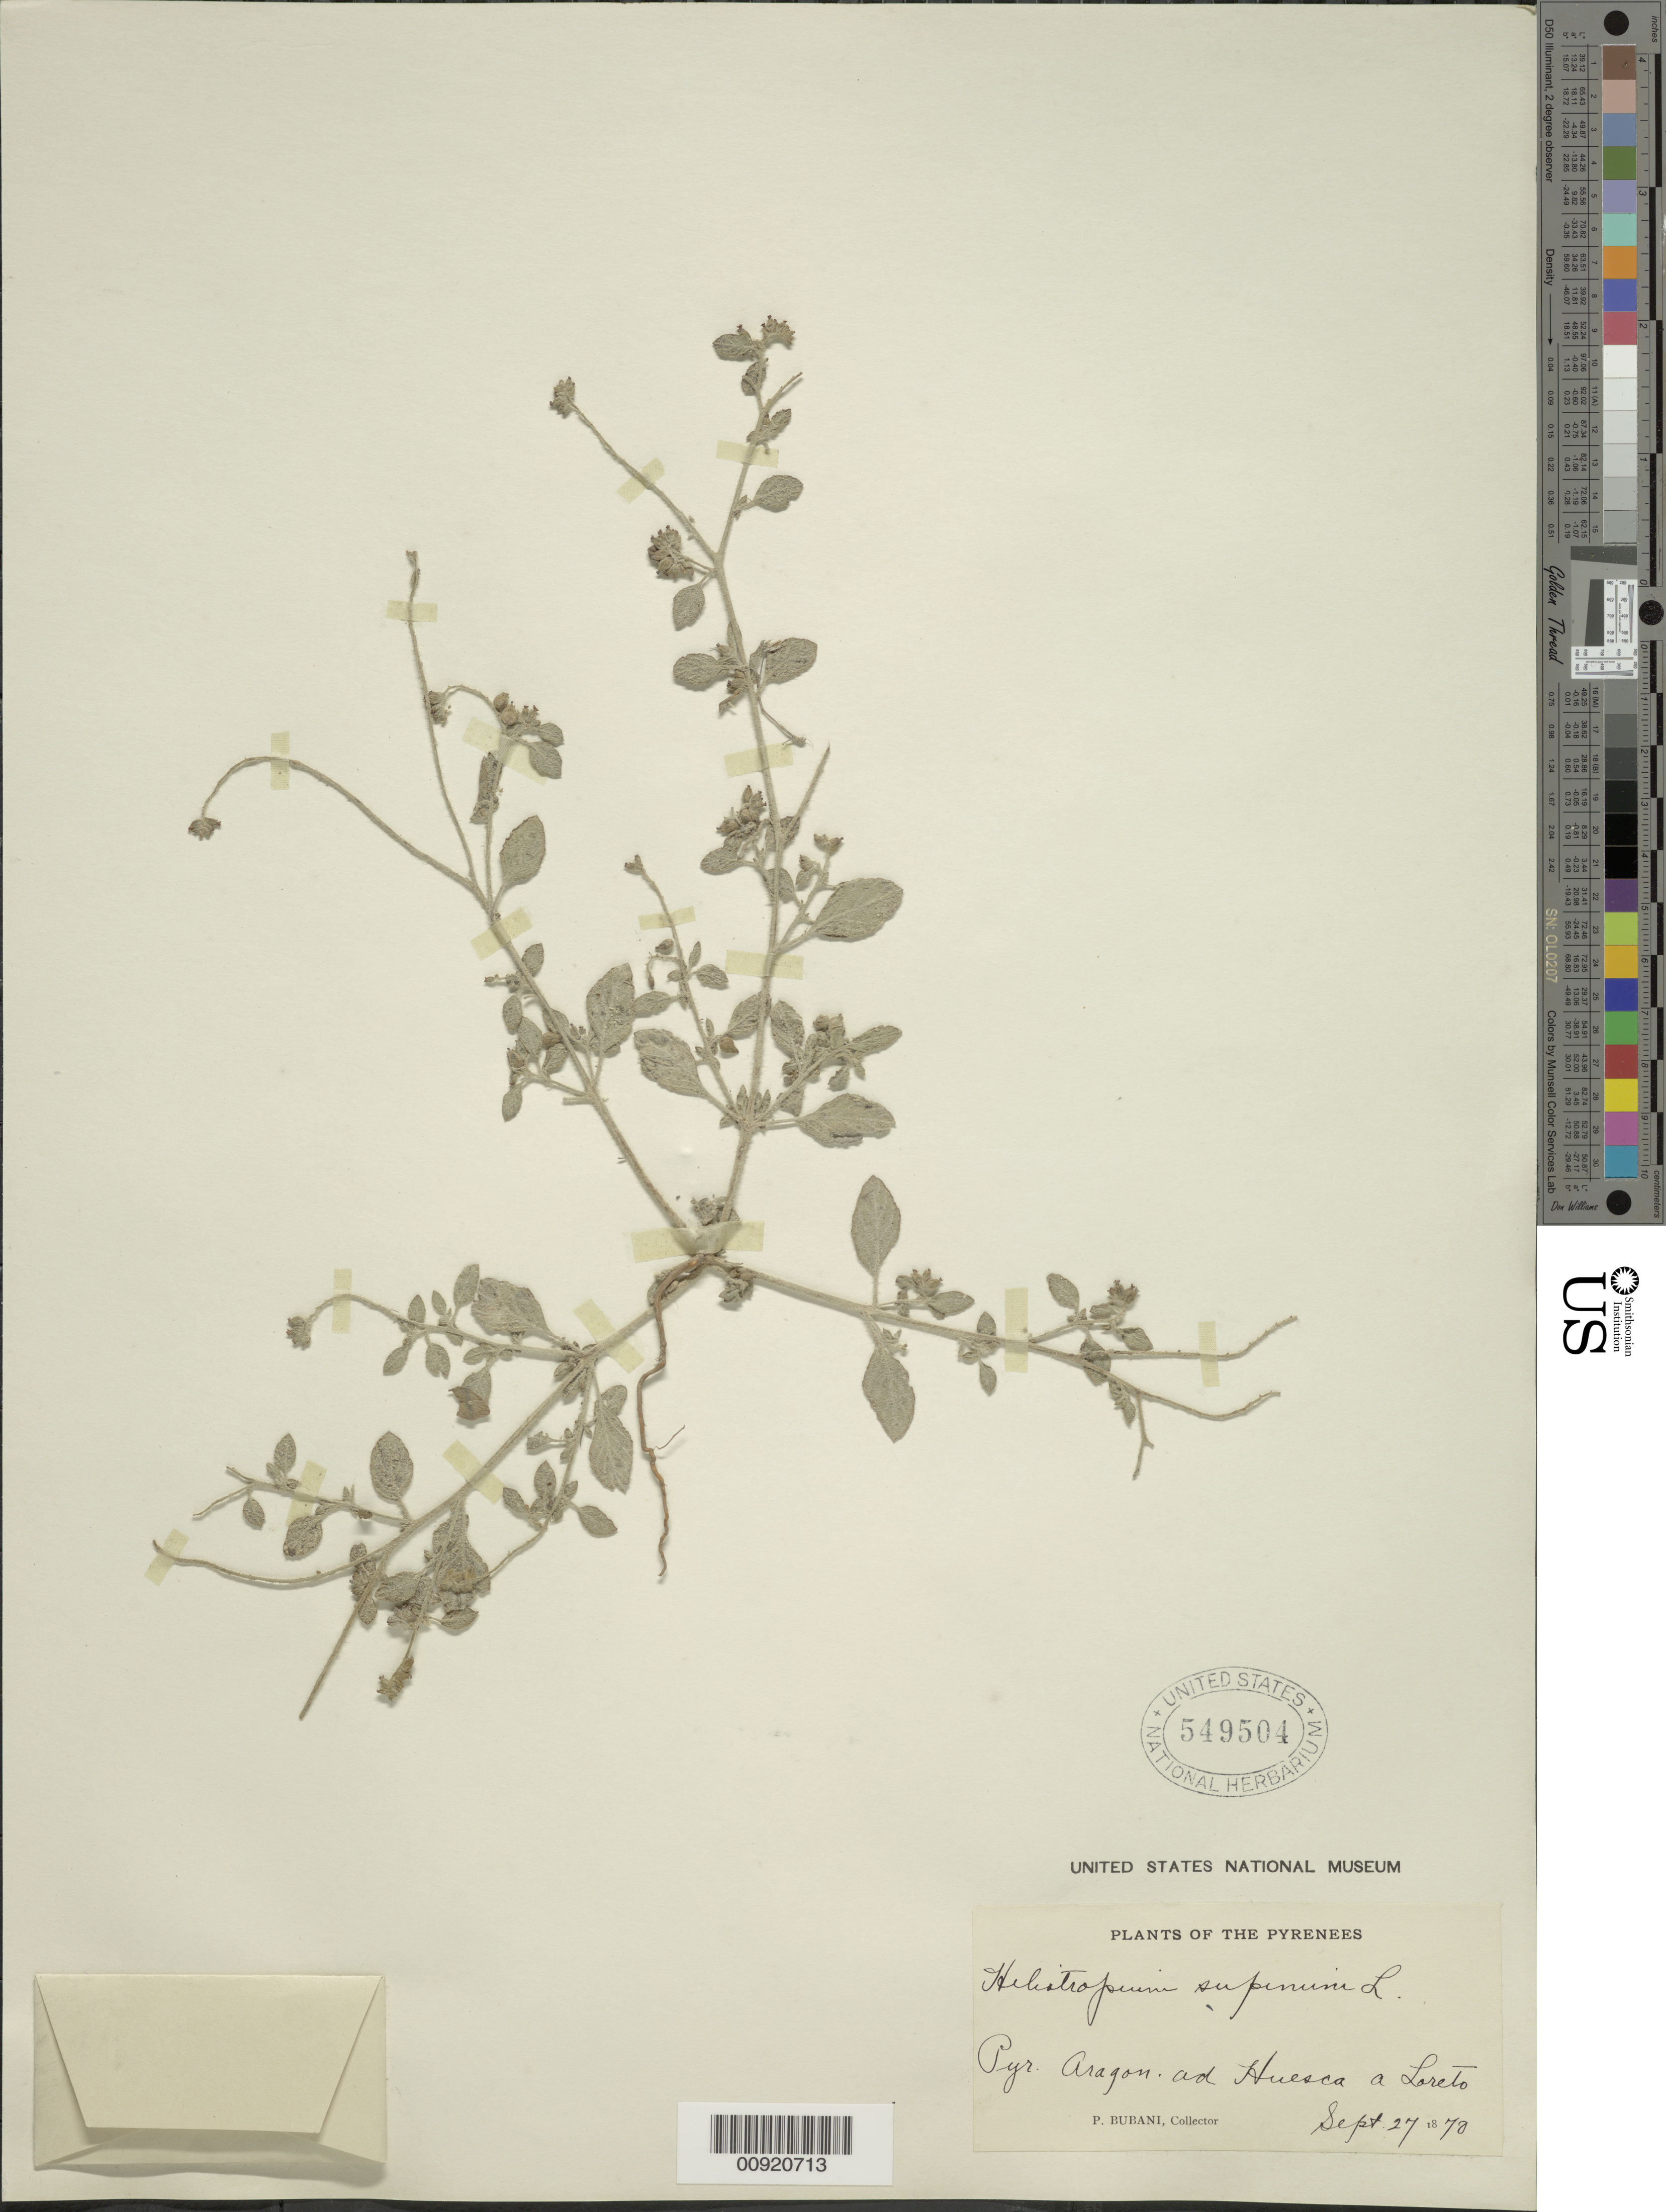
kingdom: Plantae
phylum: Tracheophyta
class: Magnoliopsida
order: Boraginales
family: Heliotropiaceae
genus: Heliotropium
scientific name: Heliotropium supinum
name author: L.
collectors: P. Bubani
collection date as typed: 27 Sep 1870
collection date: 1870-09-27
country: Spain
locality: Pry. Aragon. Ad Huesca a Lareto.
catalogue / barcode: US 549504